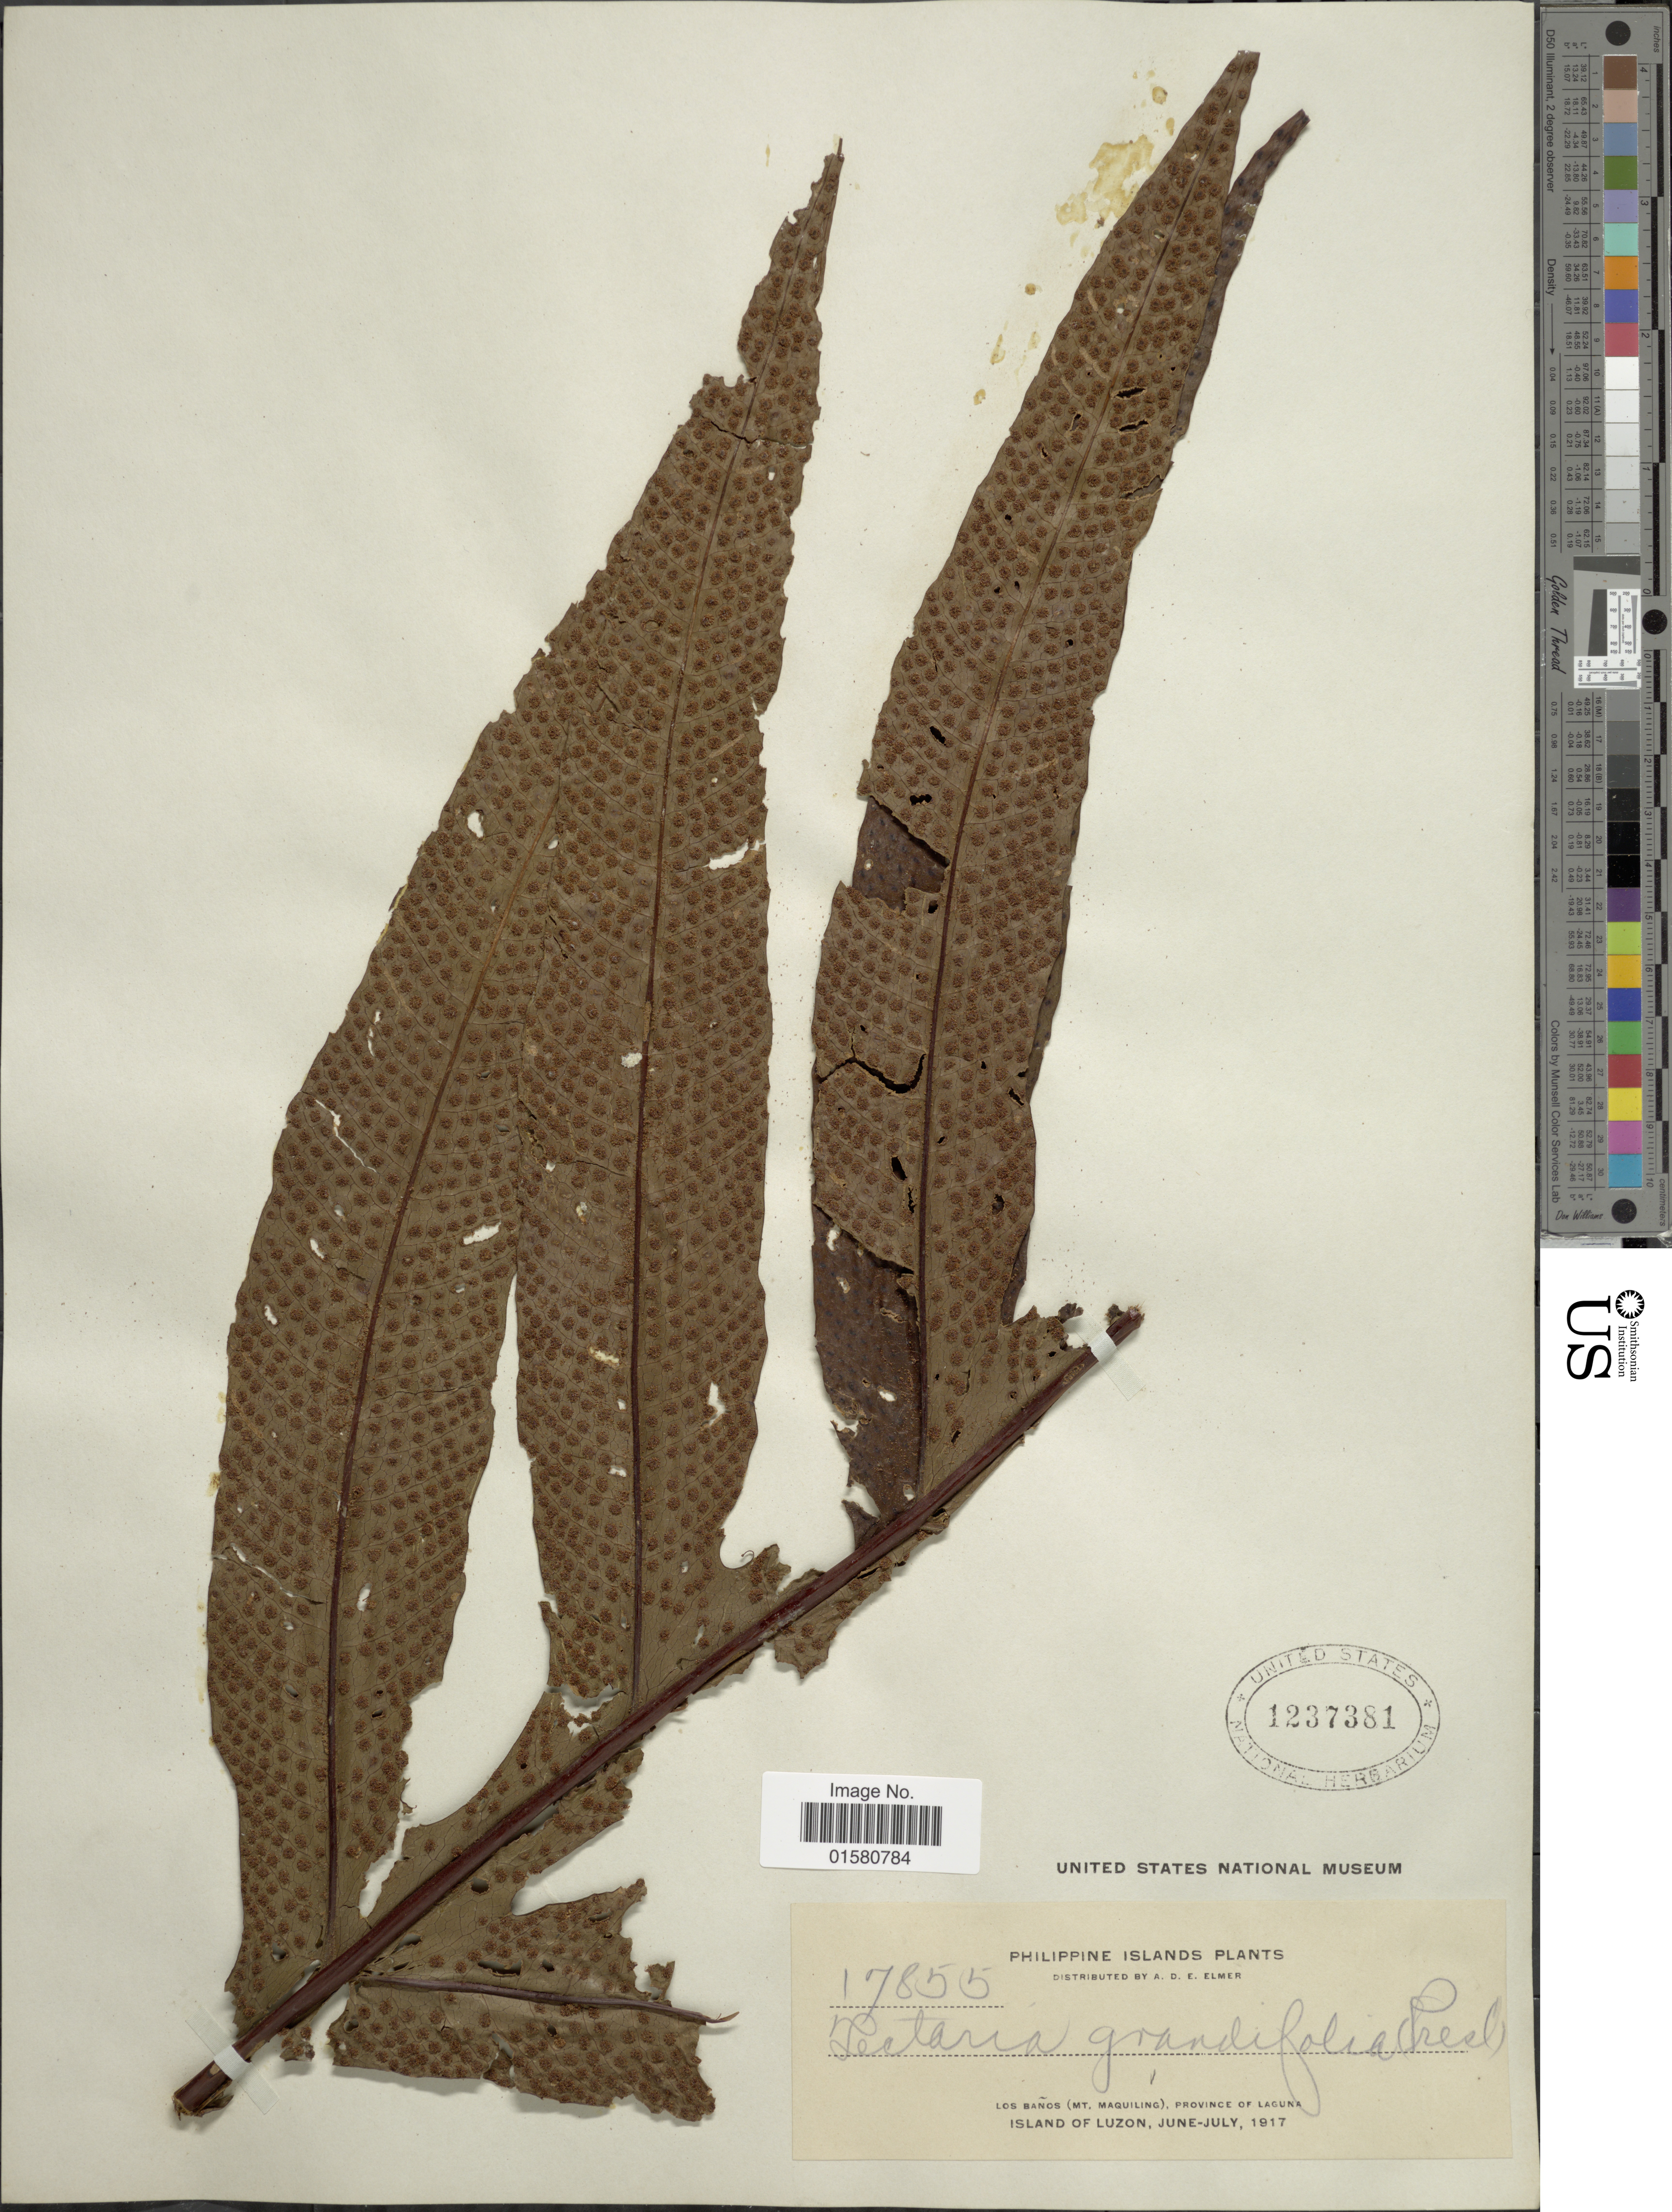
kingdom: Plantae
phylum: Tracheophyta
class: Polypodiopsida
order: Polypodiales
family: Tectariaceae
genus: Tectaria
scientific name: Tectaria crenata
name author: Cav.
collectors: A. D. E. Elmer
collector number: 17855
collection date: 1917-06/1917-07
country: Philippines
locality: Los Banos (Mt. Maquiling) Province Of Laguna. Island of Luzon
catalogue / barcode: US 1237381